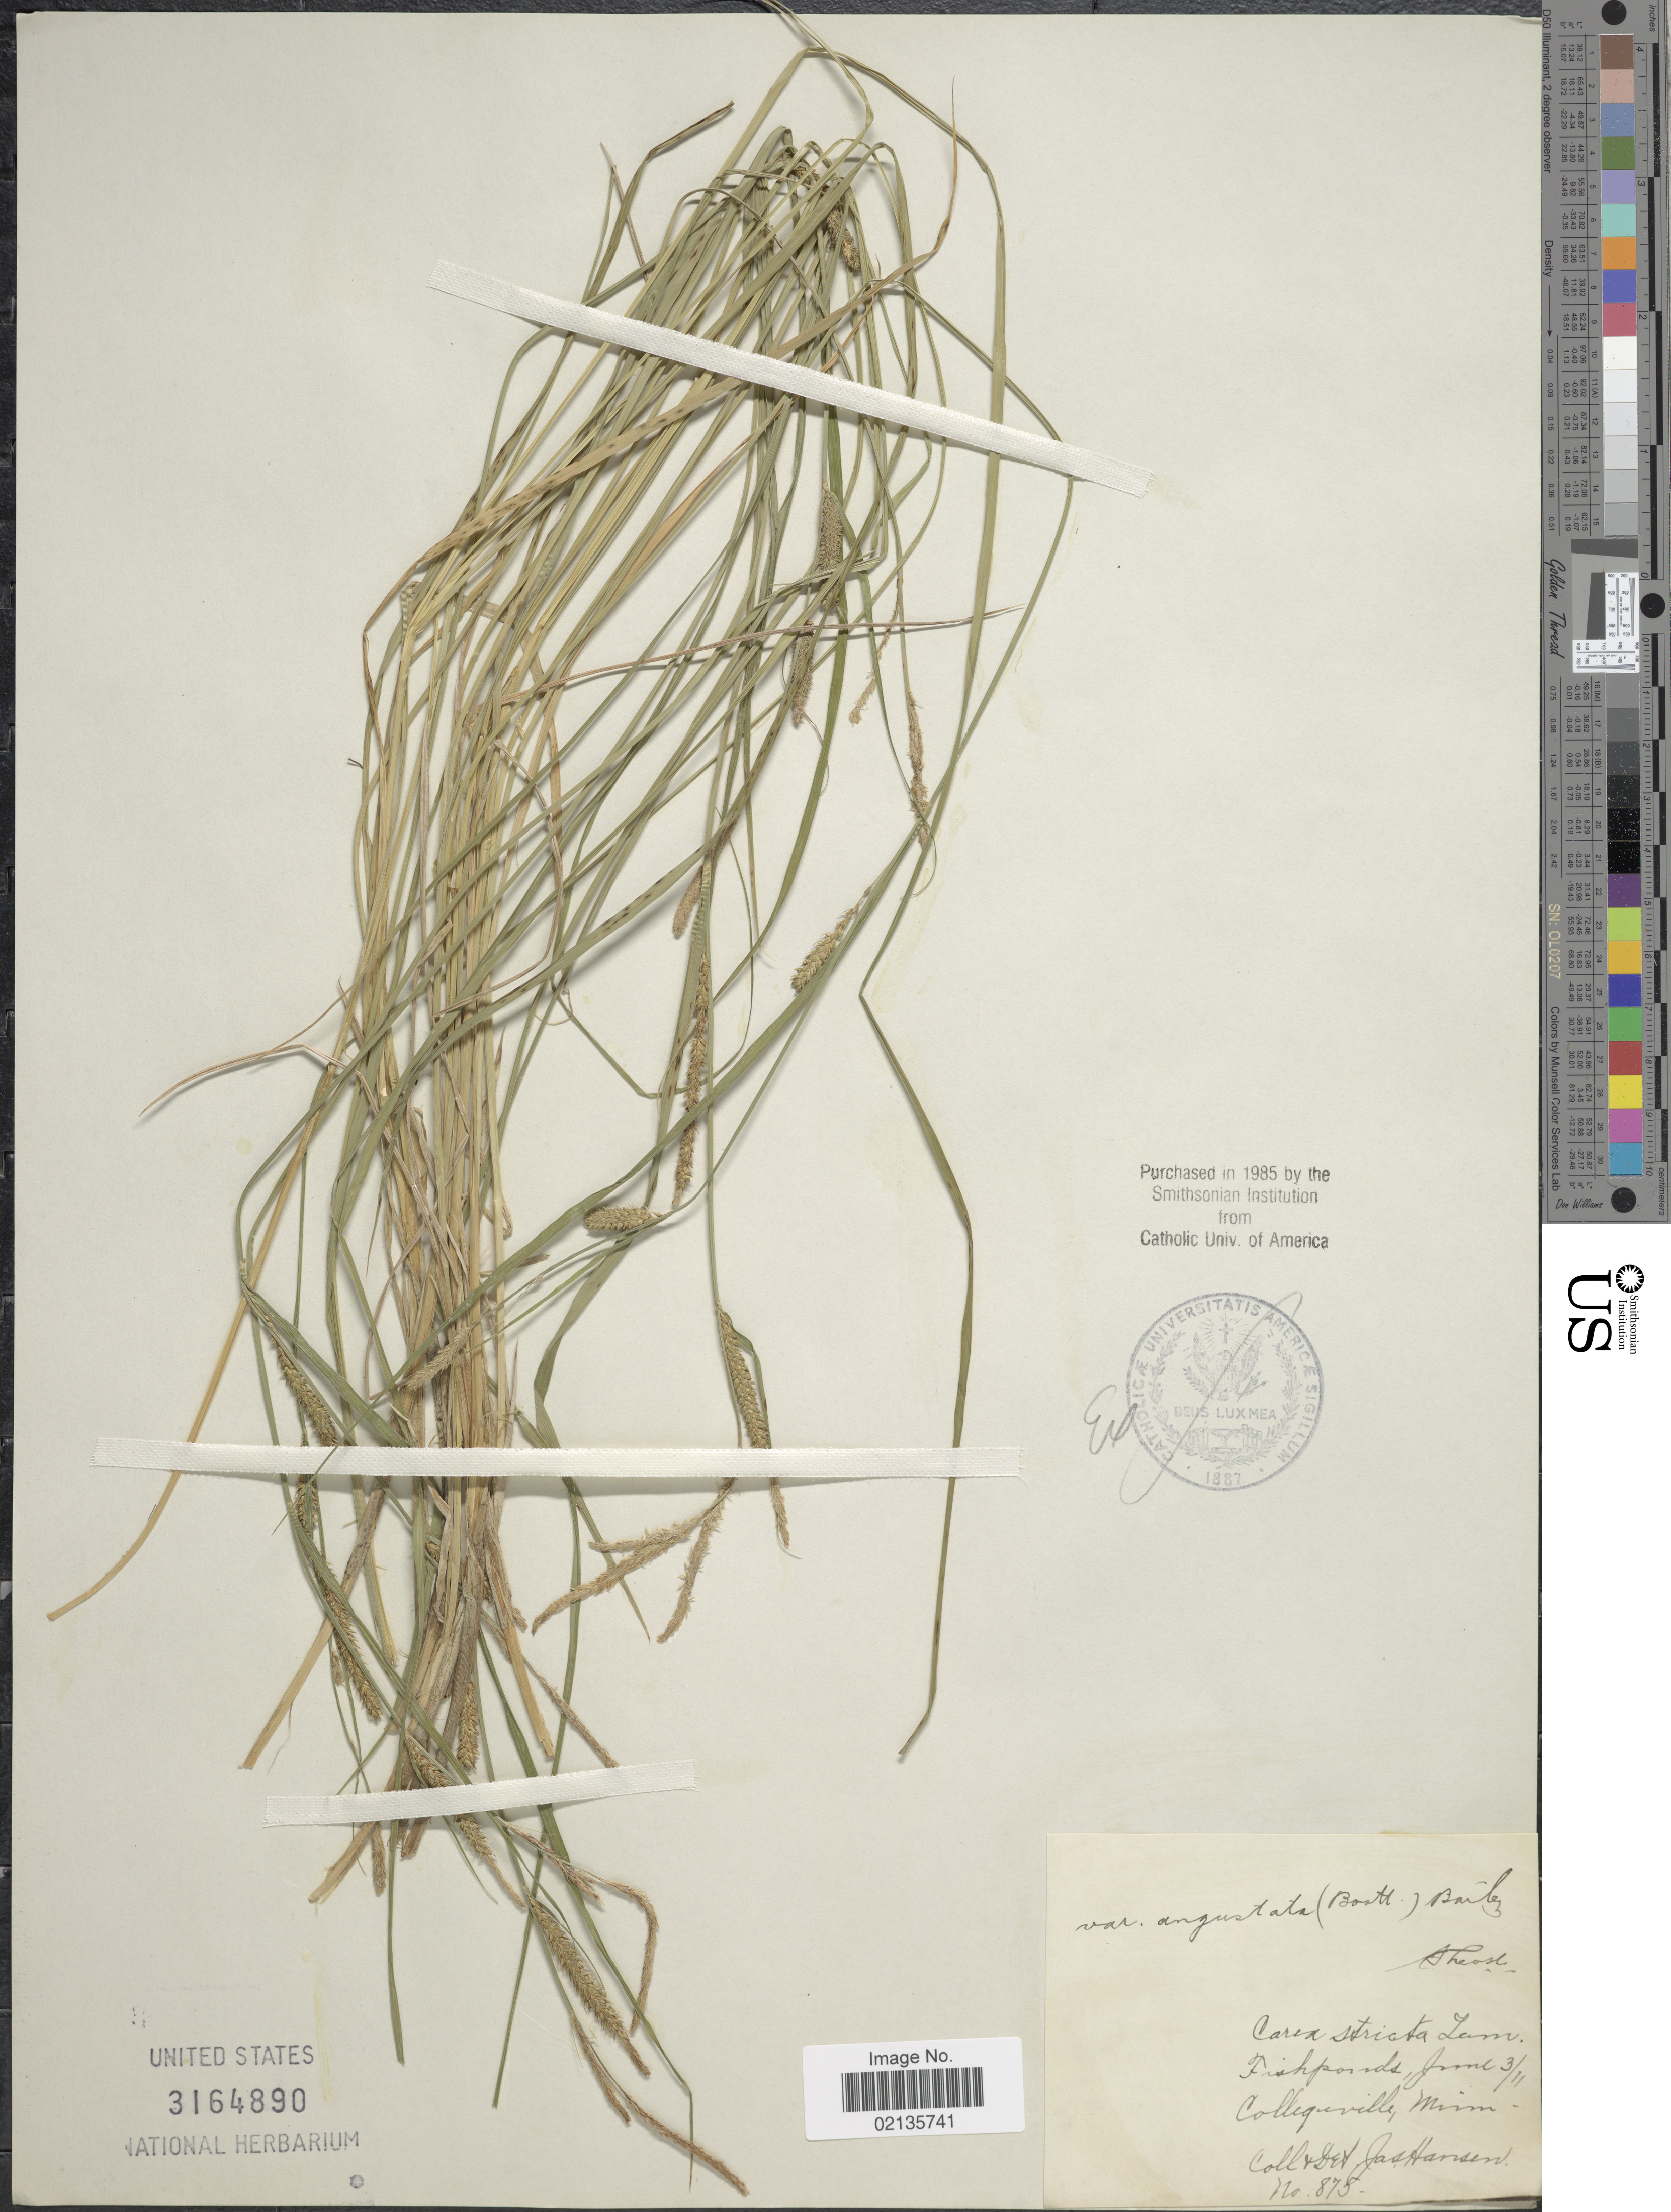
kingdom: Plantae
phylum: Tracheophyta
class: Liliopsida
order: Poales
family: Cyperaceae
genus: Carex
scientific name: Carex stricta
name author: Lam.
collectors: J. Hansen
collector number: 875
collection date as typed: Transcribed d/m/y: 3/6/11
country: United States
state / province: Minnesota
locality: Collegeville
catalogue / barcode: US 3164890